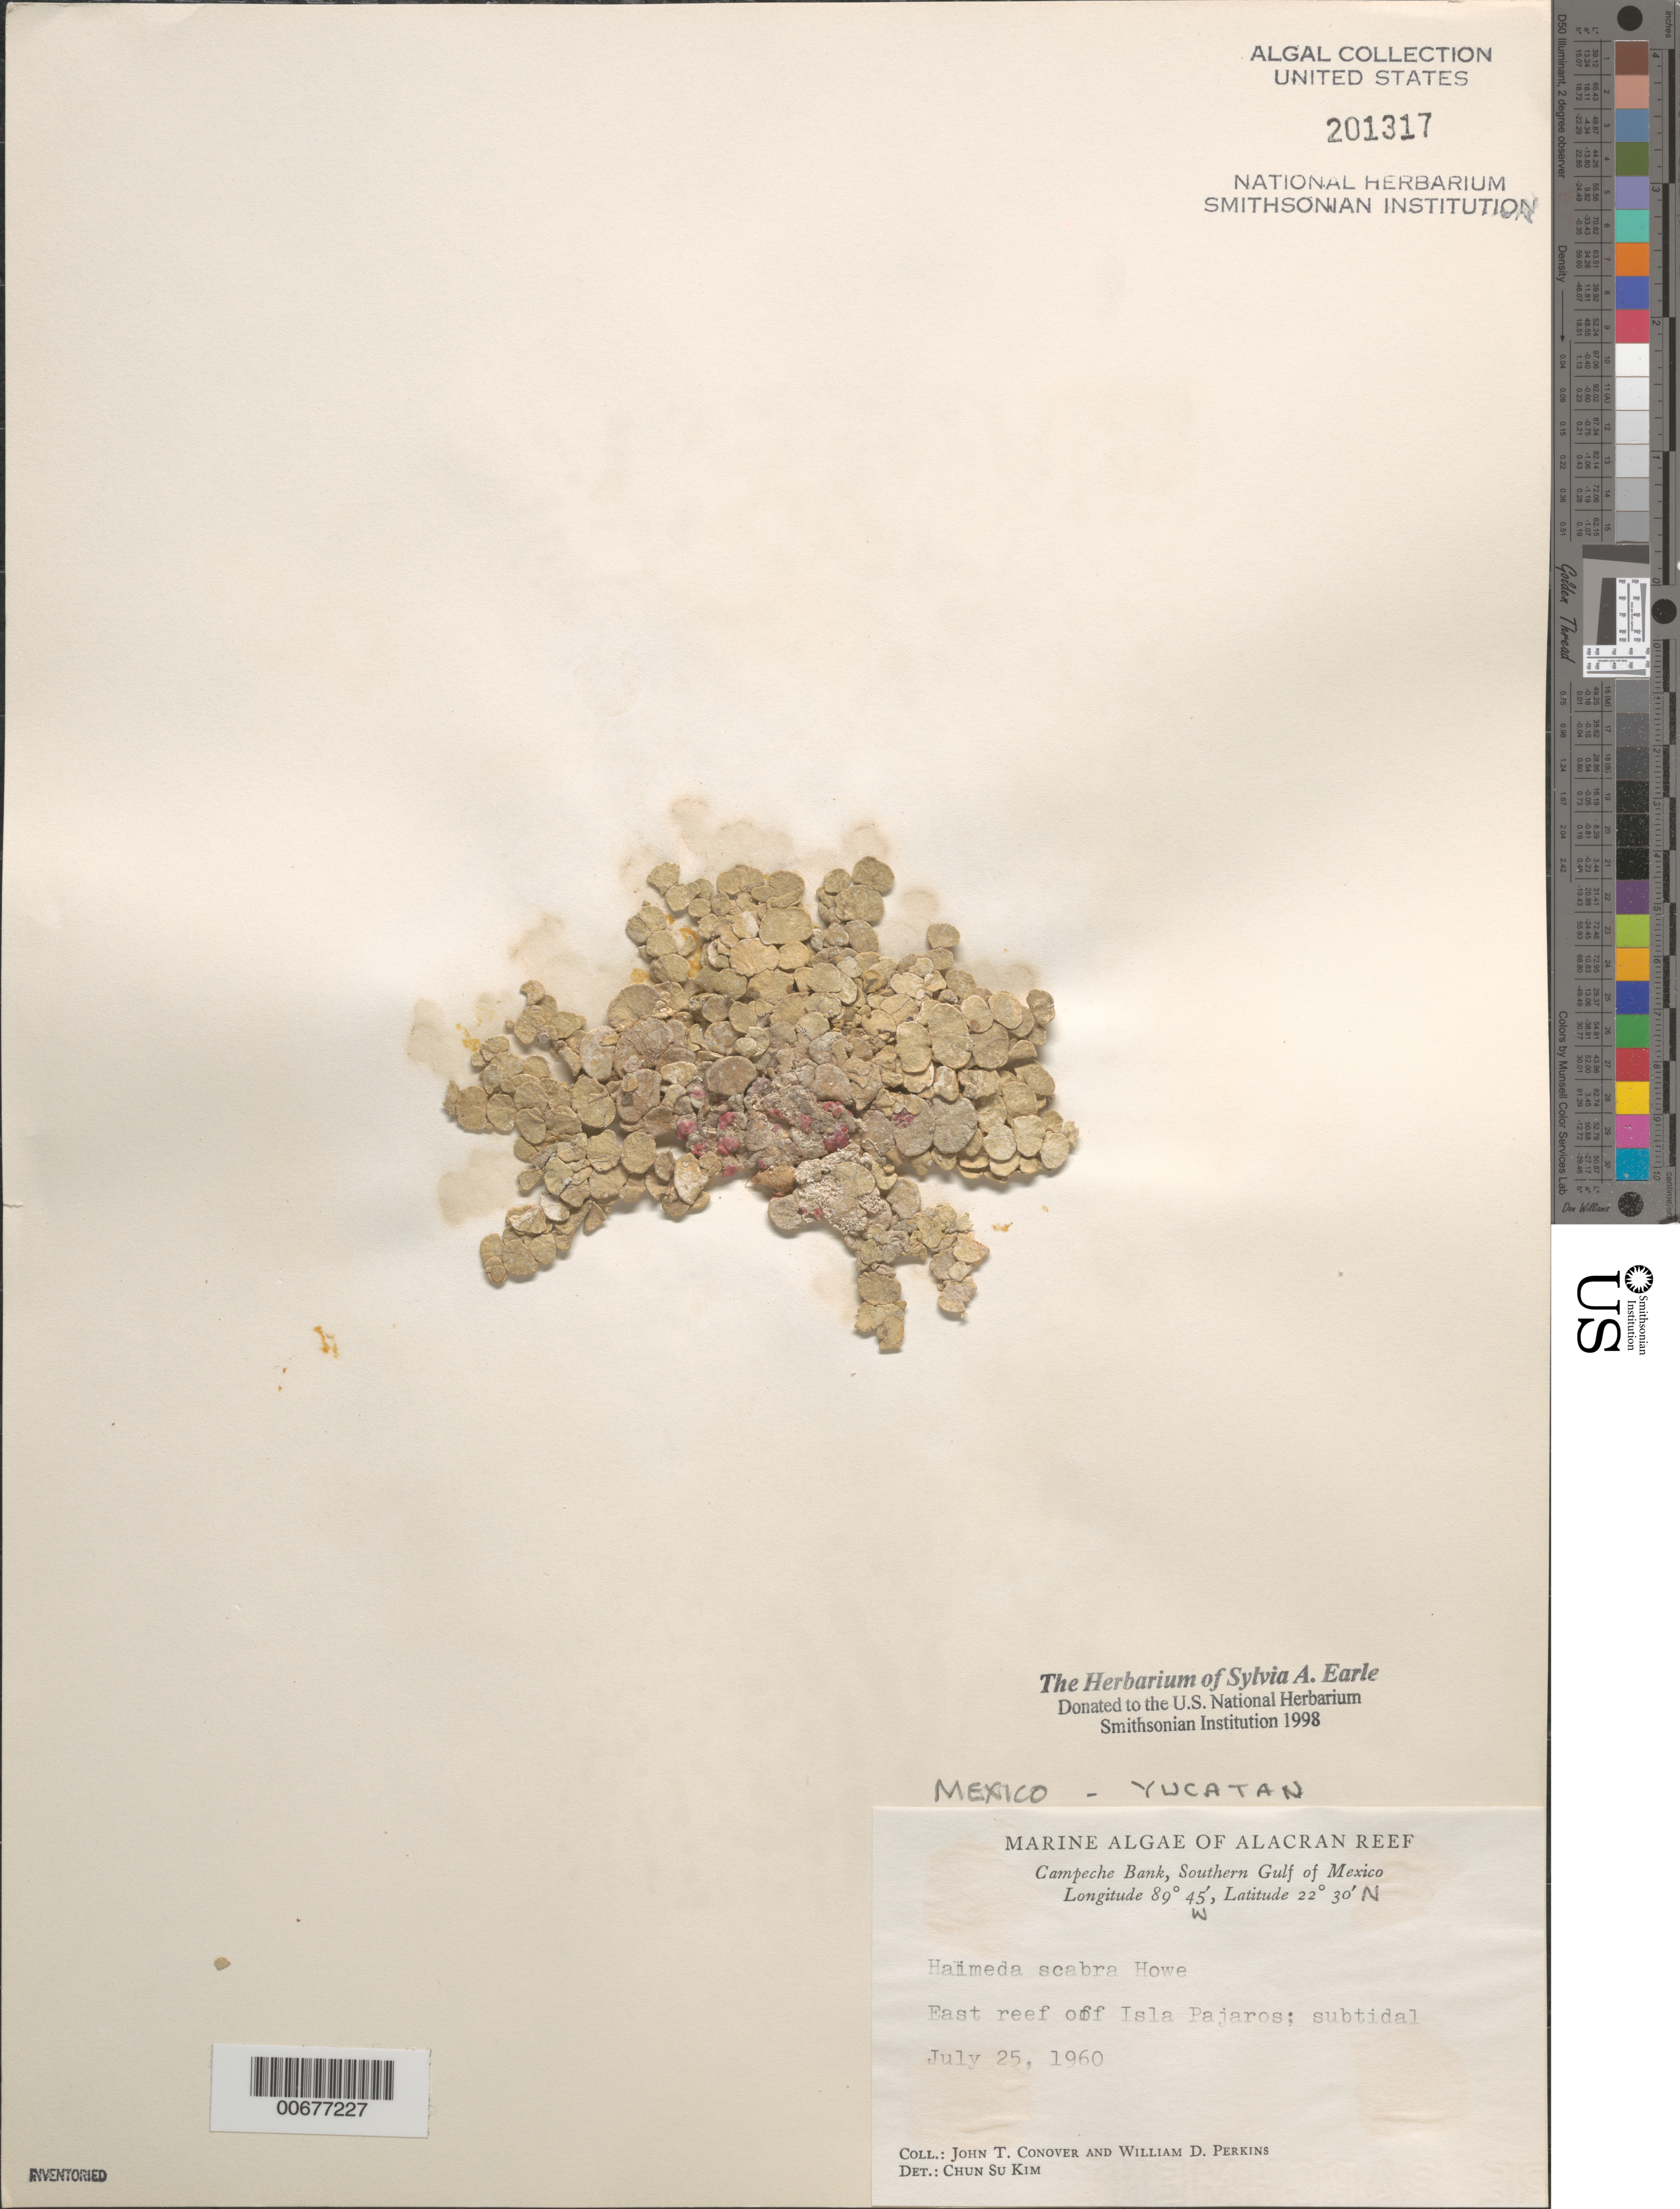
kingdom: Plantae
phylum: Chlorophyta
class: Ulvophyceae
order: Bryopsidales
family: Halimedaceae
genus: Halimeda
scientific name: Halimeda scabra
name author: M. Howe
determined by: Kim, Chun Su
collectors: J. T. Conover & W. D. Perkins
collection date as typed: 25 Jul 1960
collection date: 1960-07-25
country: Mexico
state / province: Yucatan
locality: Alacran Reef, reef east of Isla Pajaros, Campeche Bank, southern Gulf of Mexico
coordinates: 22 30' N, 89 45' W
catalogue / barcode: US 201317